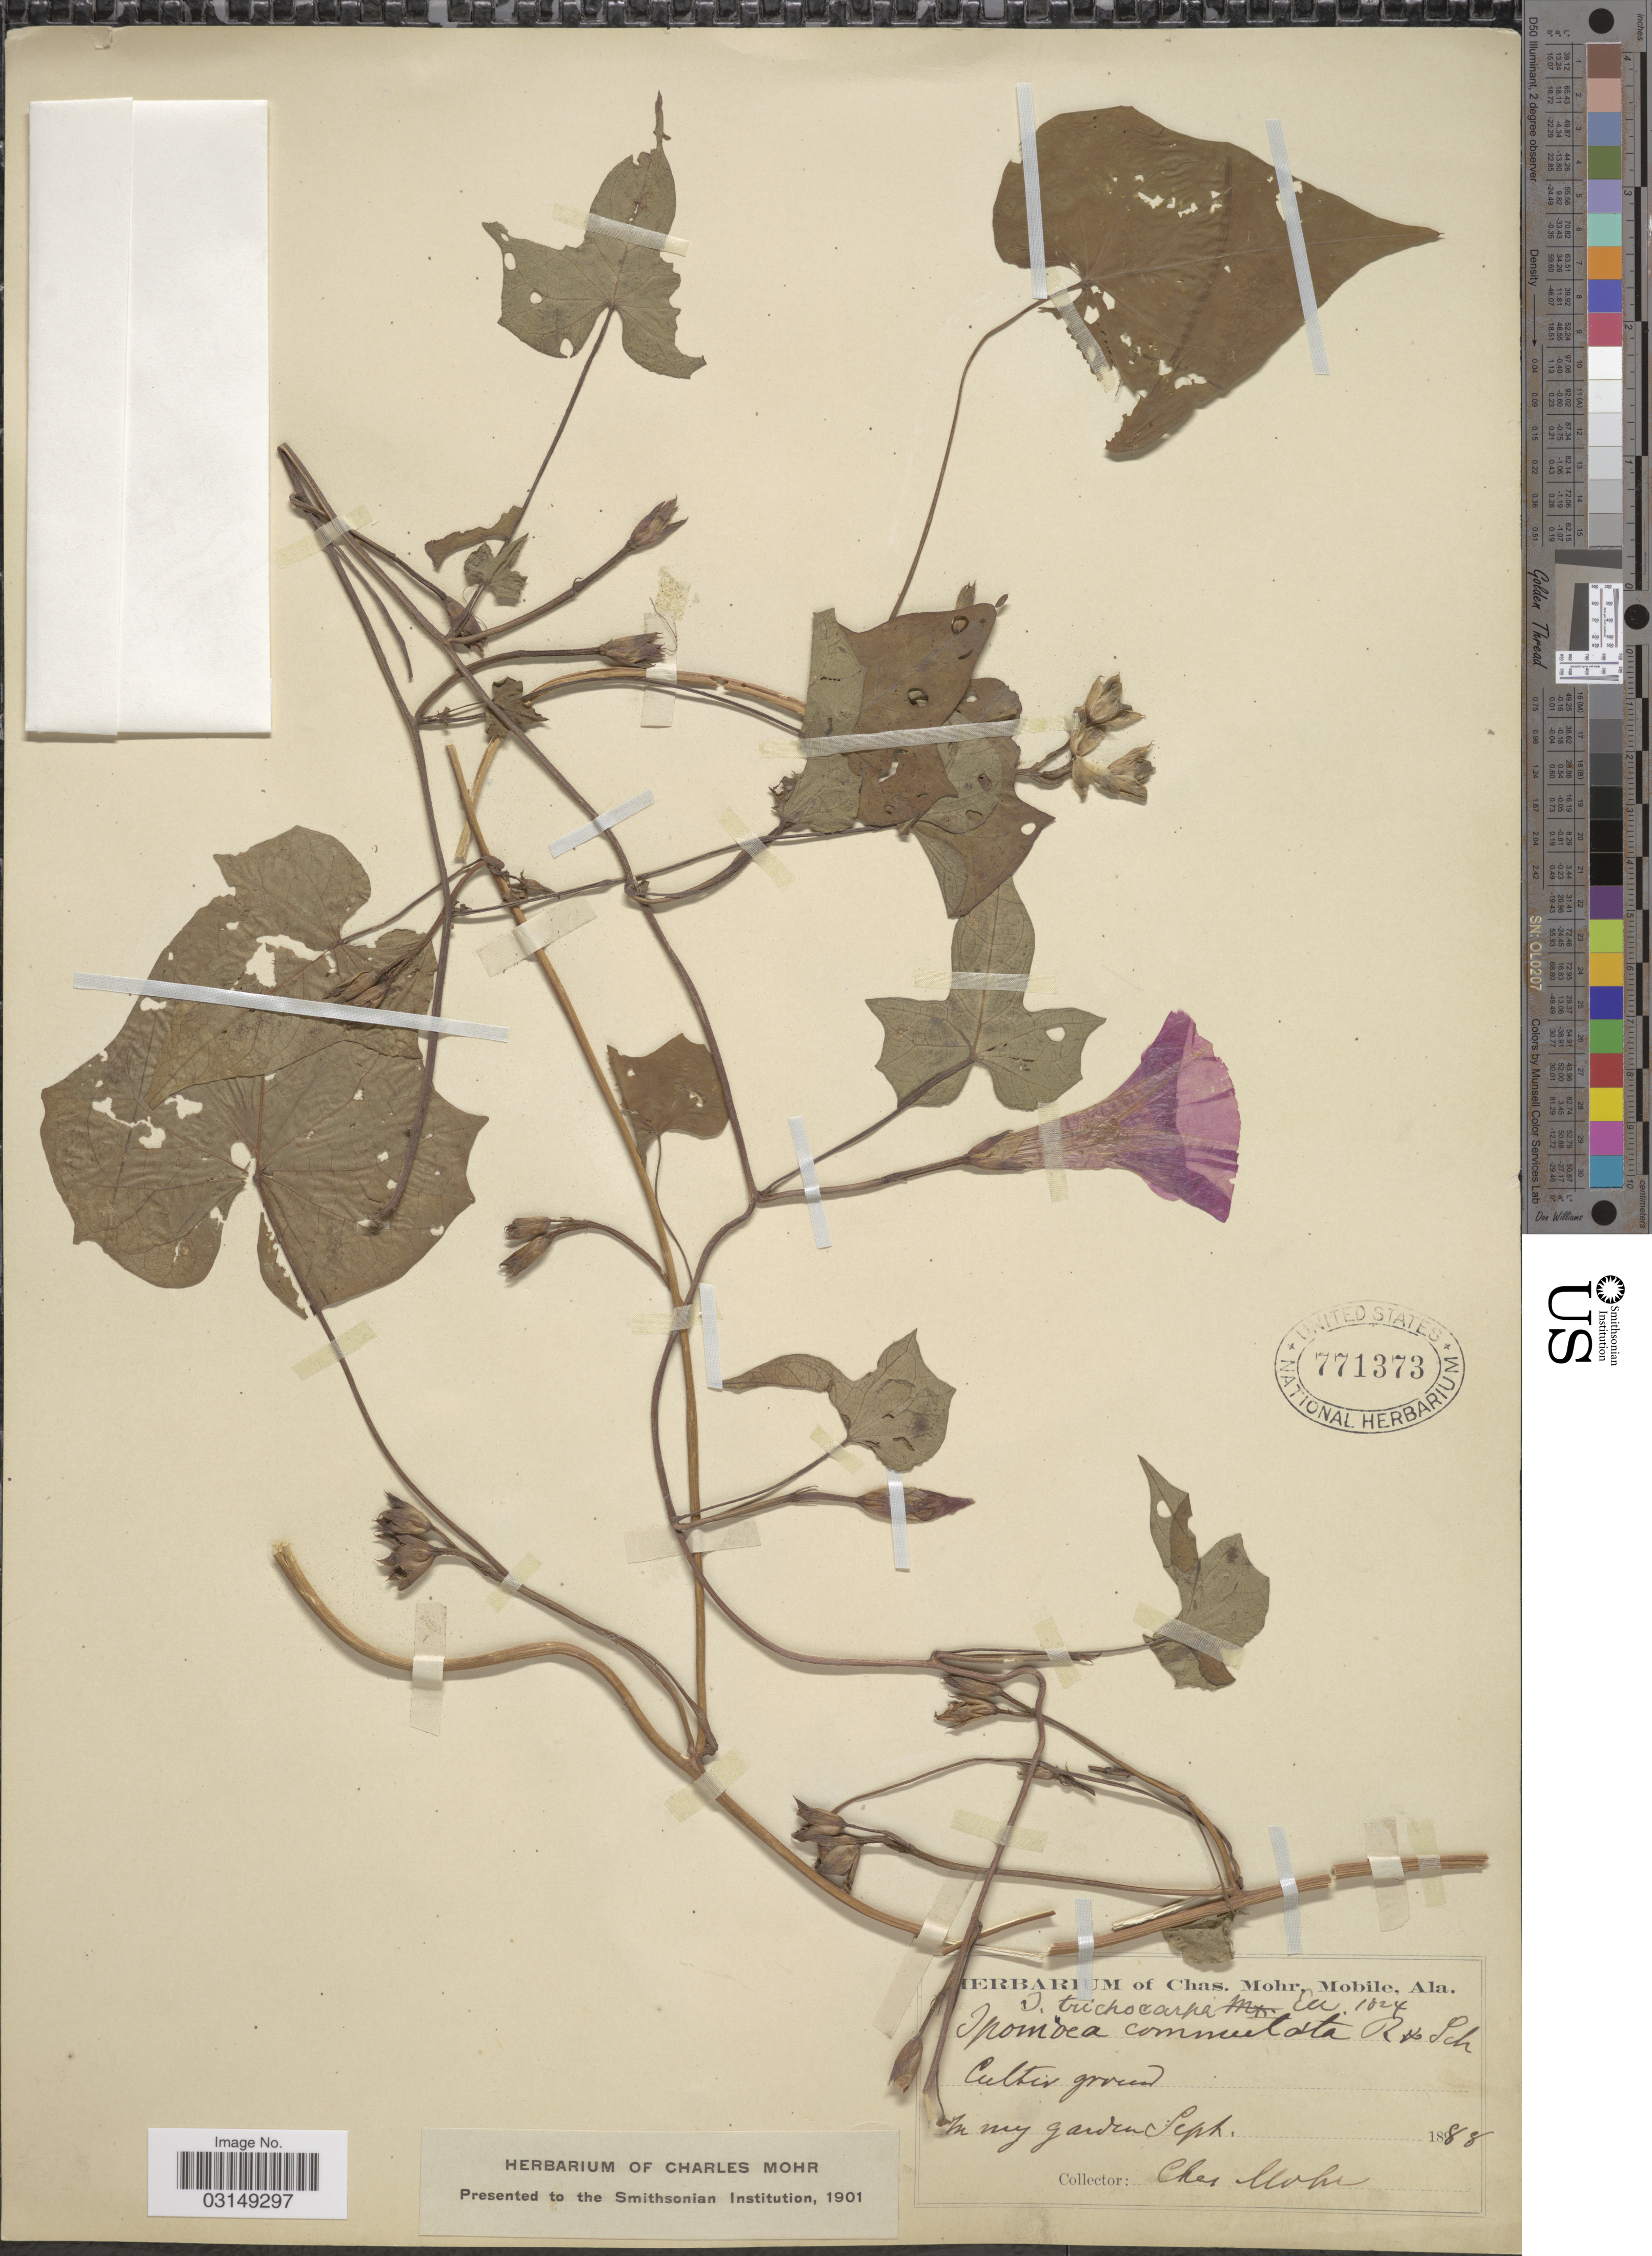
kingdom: Plantae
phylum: Tracheophyta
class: Magnoliopsida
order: Solanales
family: Convolvulaceae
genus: Ipomoea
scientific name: Ipomoea trichocarpa var. trichocarpa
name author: Elliott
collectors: Mohr, C. T. (herbarium)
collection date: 1888-09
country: United States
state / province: Alabama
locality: In my garden.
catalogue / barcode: US 771373